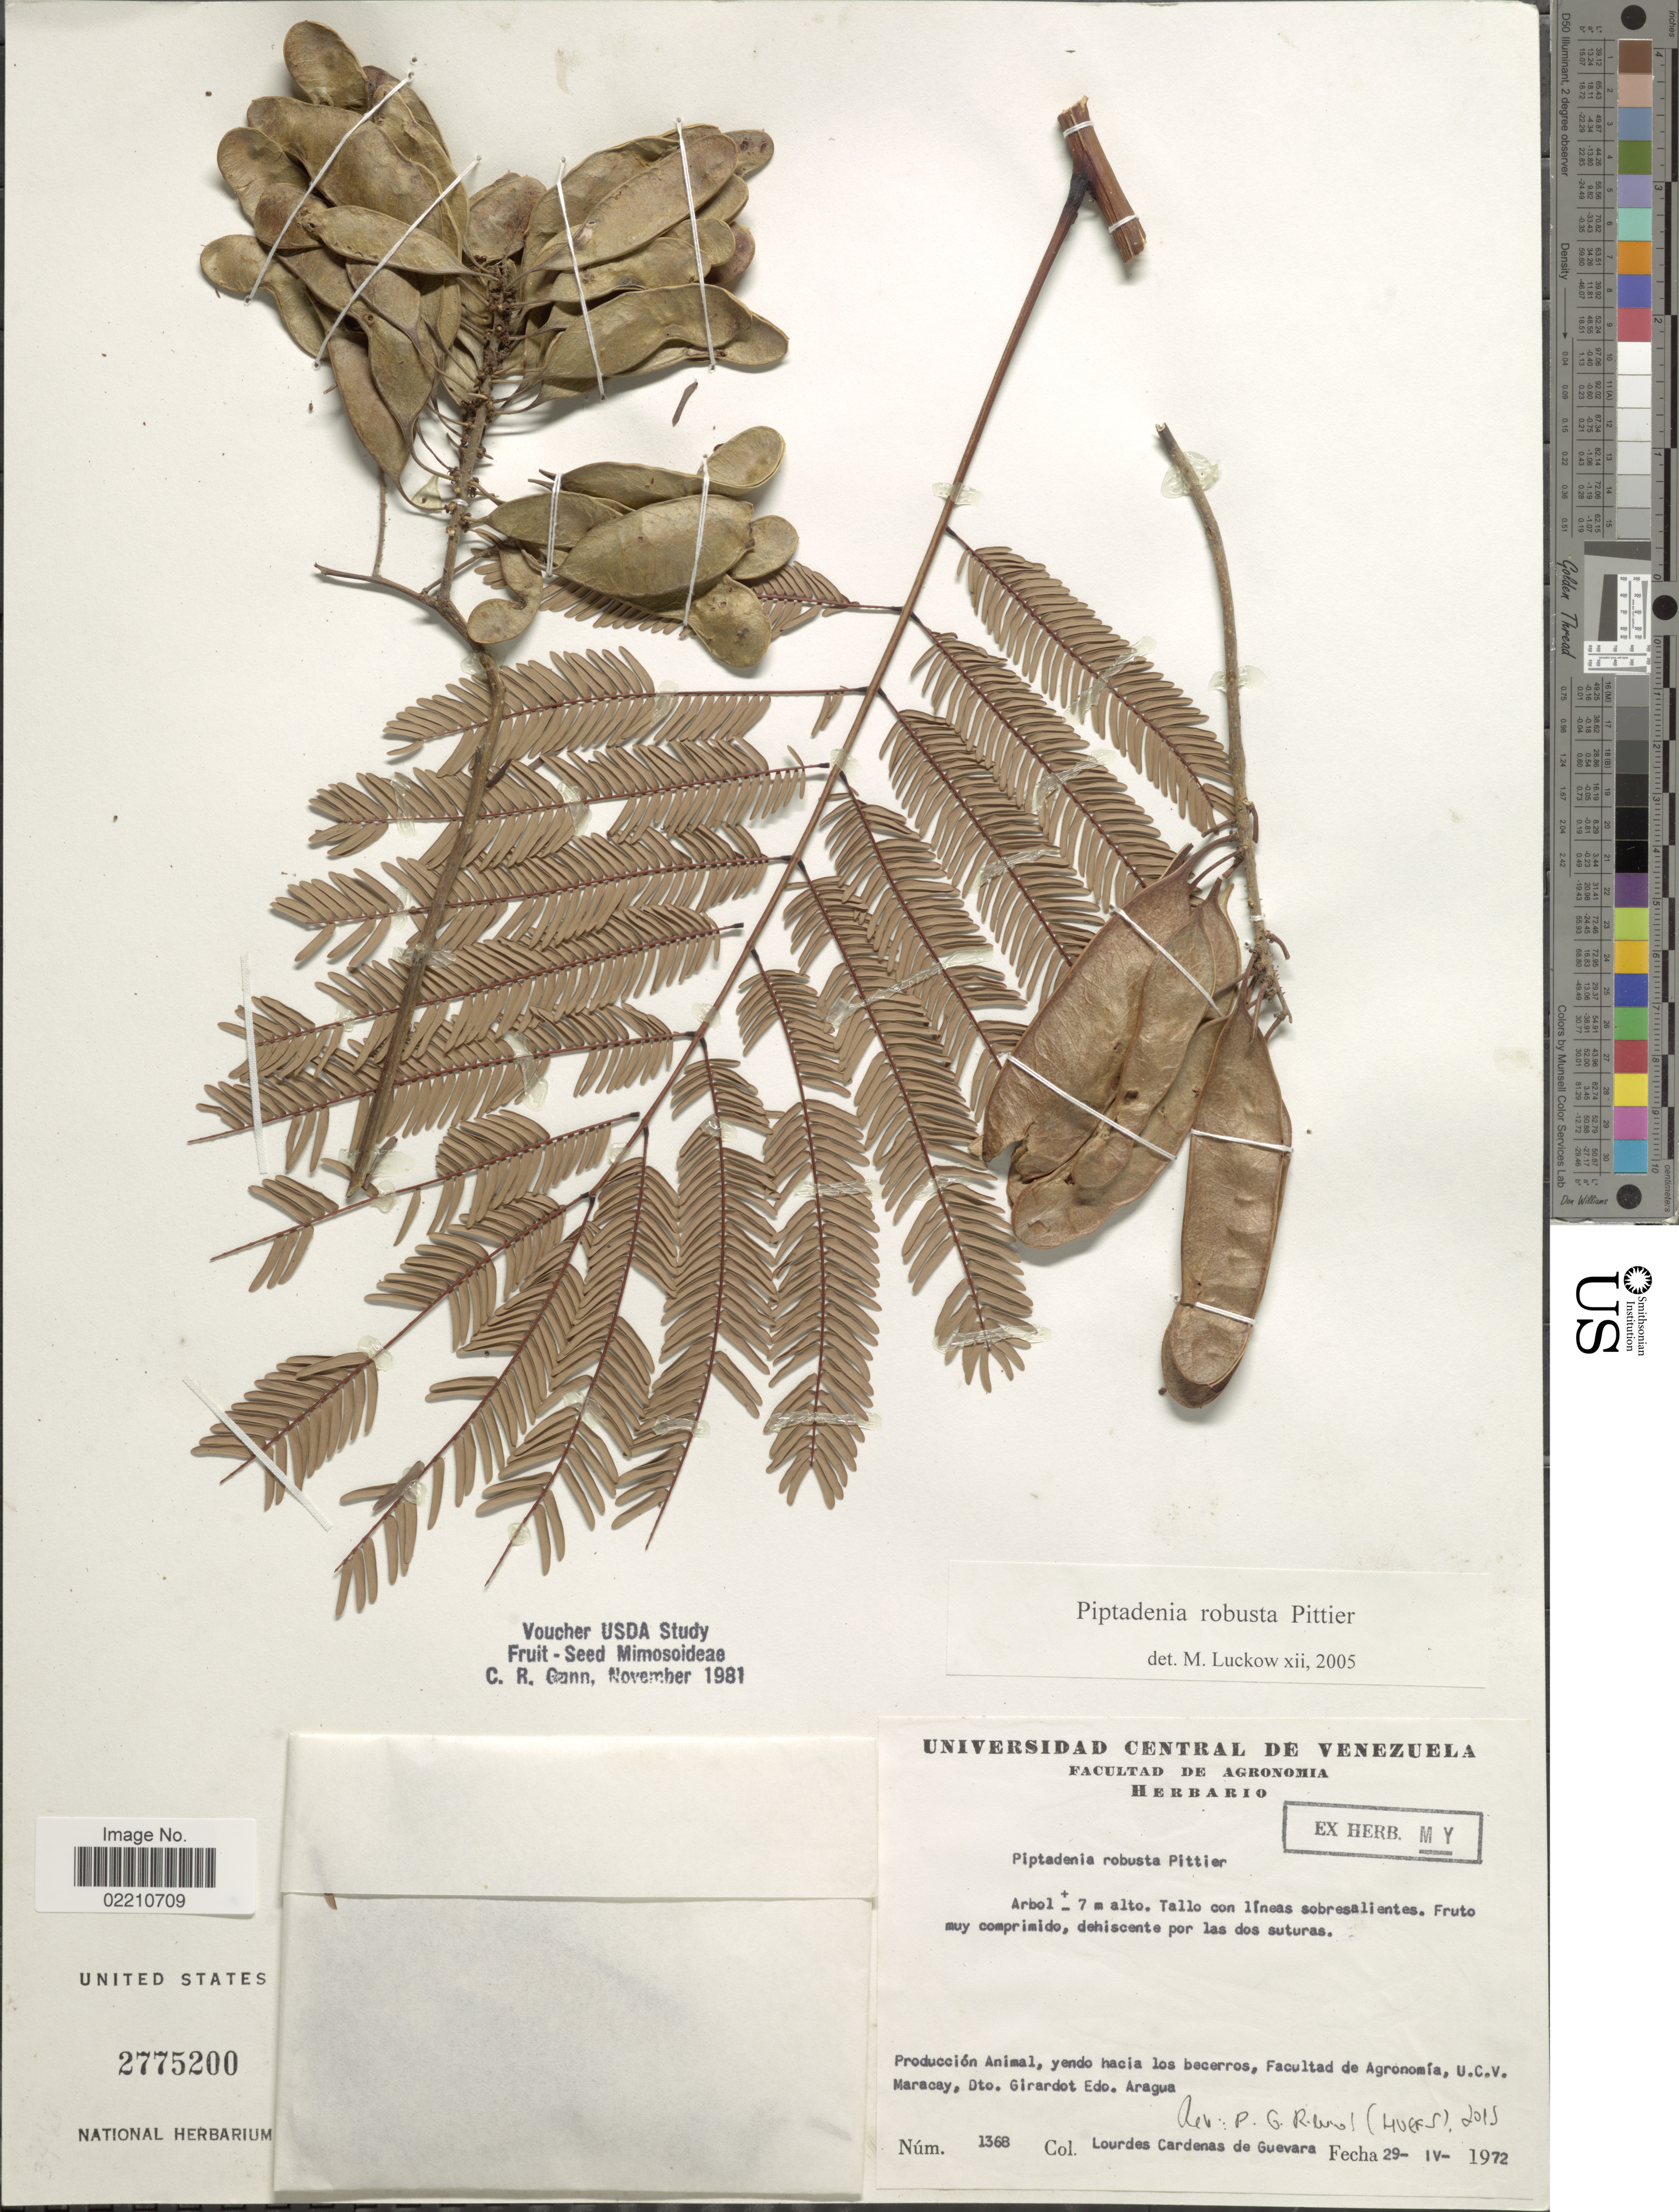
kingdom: Plantae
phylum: Tracheophyta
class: Magnoliopsida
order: Fabales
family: Fabaceae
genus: Piptadenia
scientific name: Piptadenia robusta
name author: Pittier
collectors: L. De Guevara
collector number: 1368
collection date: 1972-04-29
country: Venezuela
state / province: Aragua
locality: Yendo hacia los becerros, Facultad de Agronomía, U.C.V. Maracay, Dto. Giradot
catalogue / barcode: US 2775200